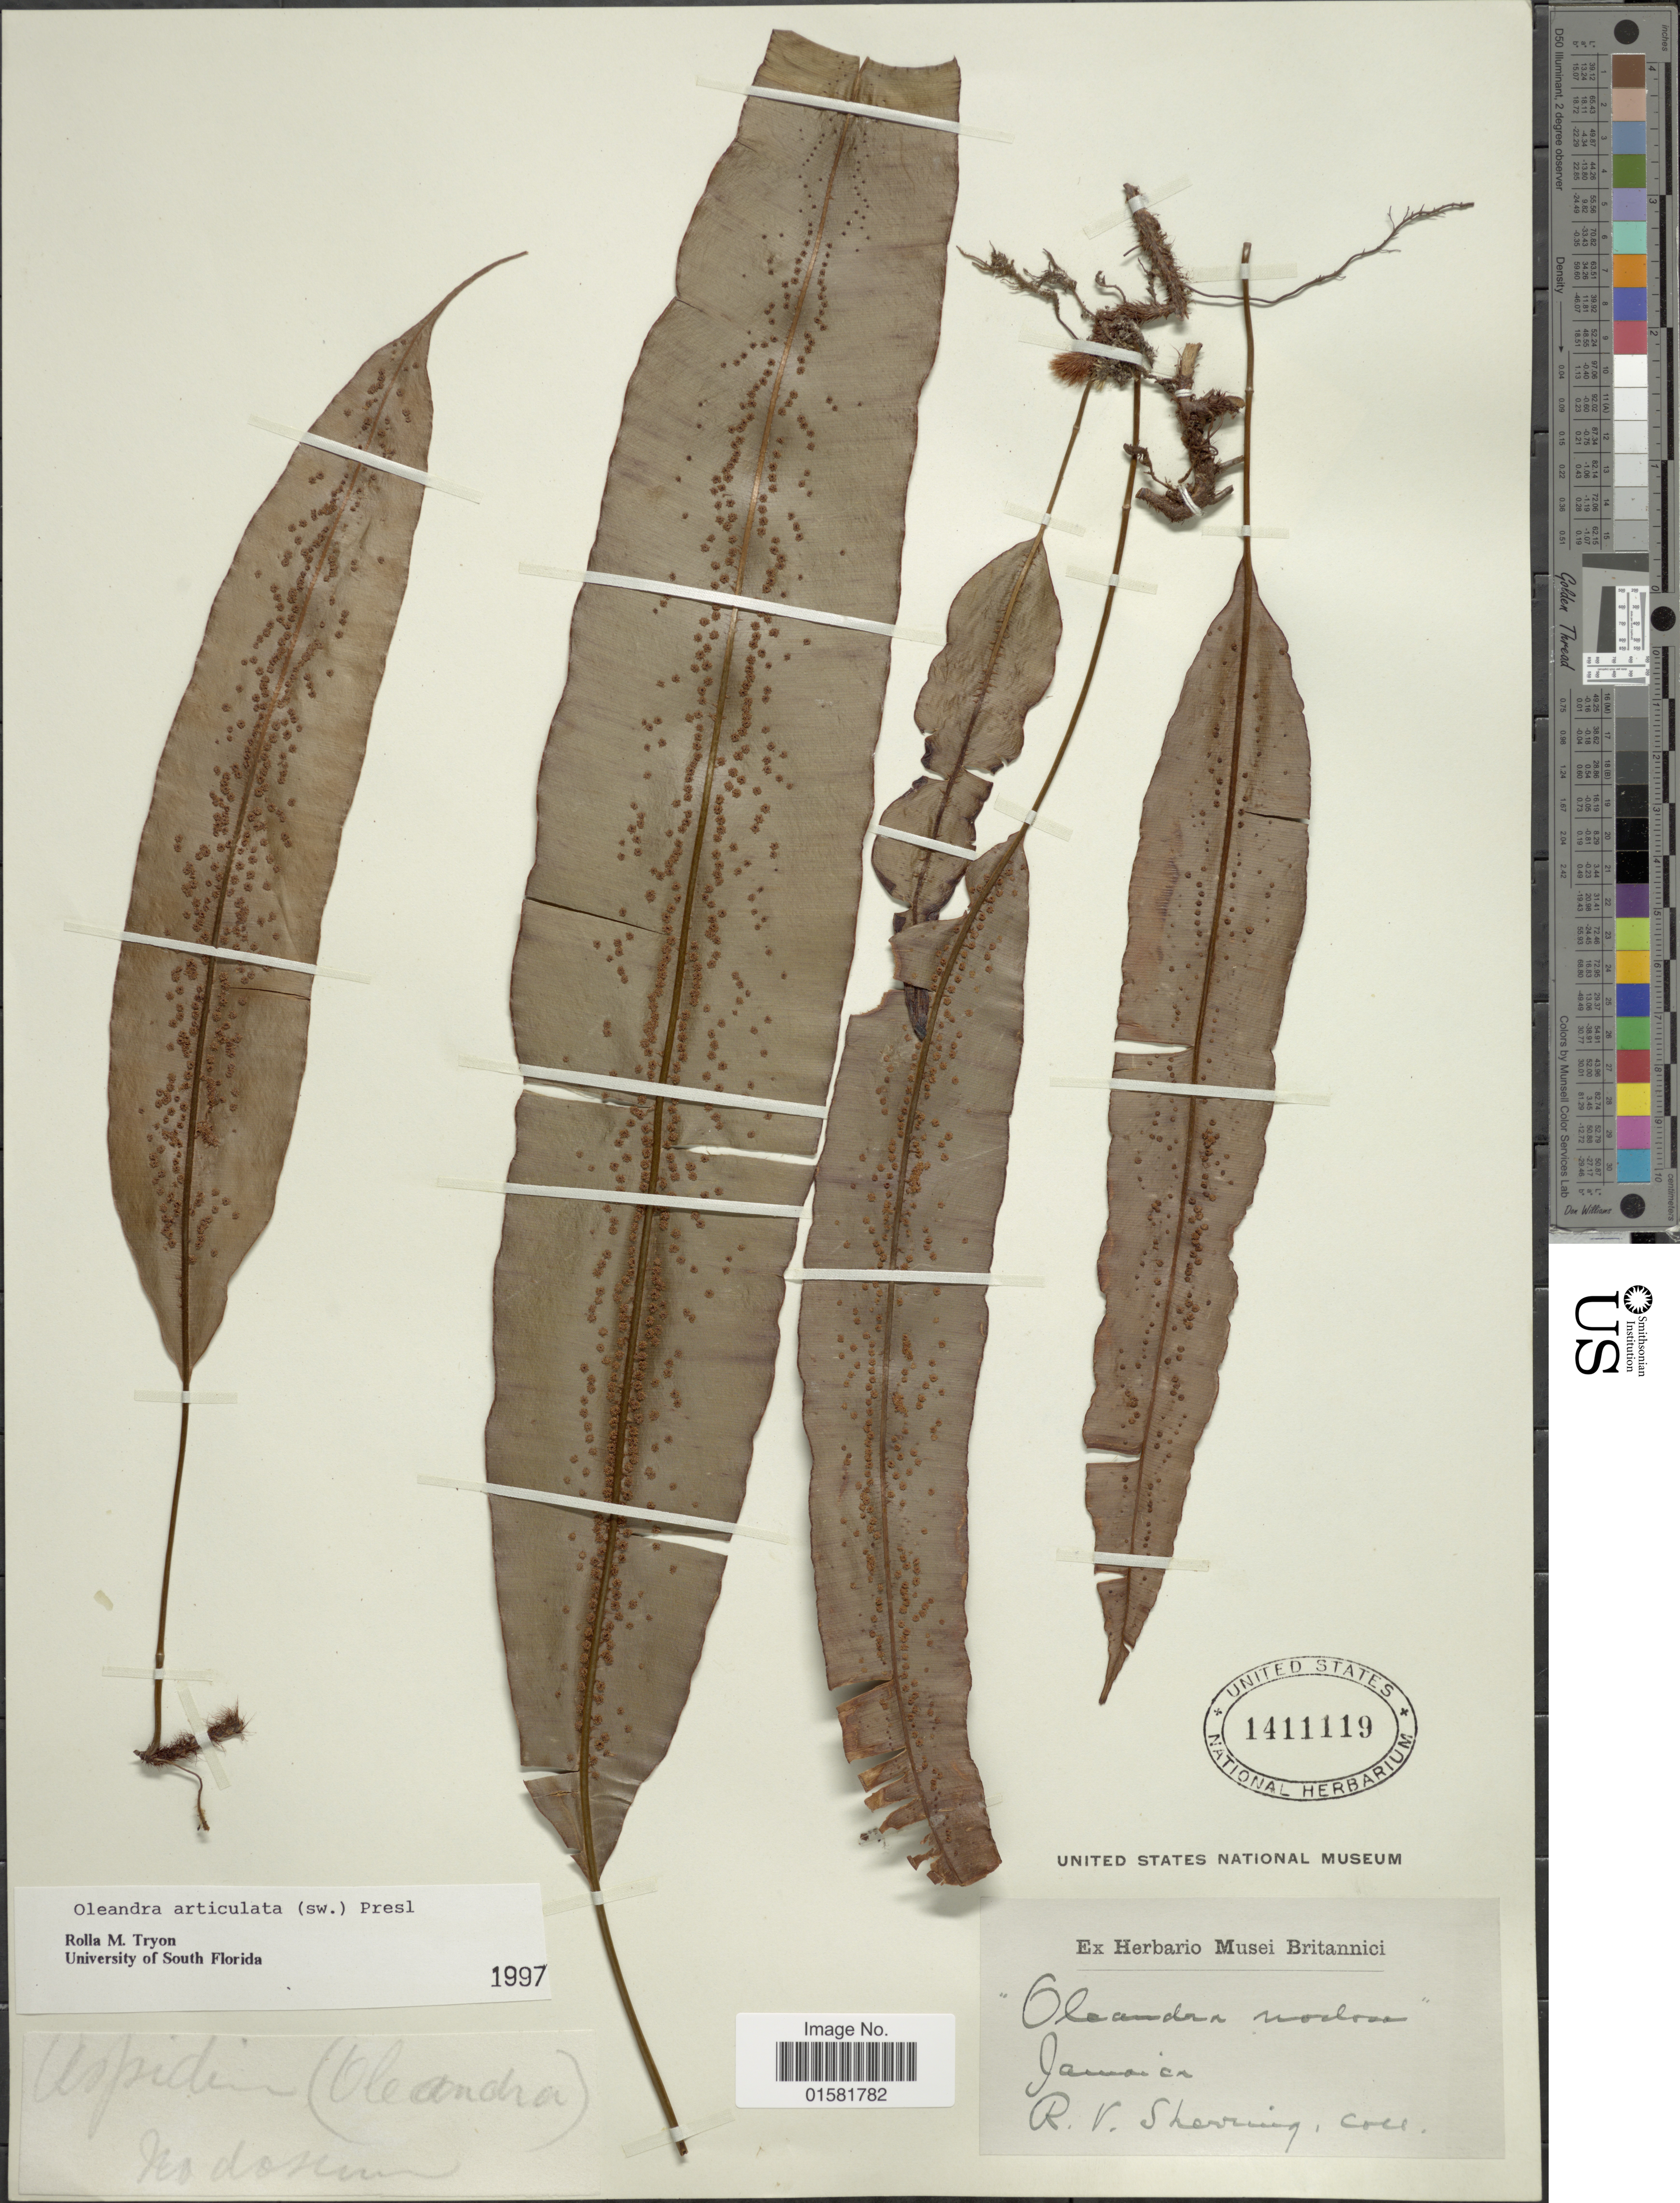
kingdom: Plantae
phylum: Tracheophyta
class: Polypodiopsida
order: Polypodiales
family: Oleandraceae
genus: Oleandra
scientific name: Oleandra articulata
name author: (Sw.) C. Presl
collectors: R. Sherring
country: Jamaica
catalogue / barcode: US 1411119